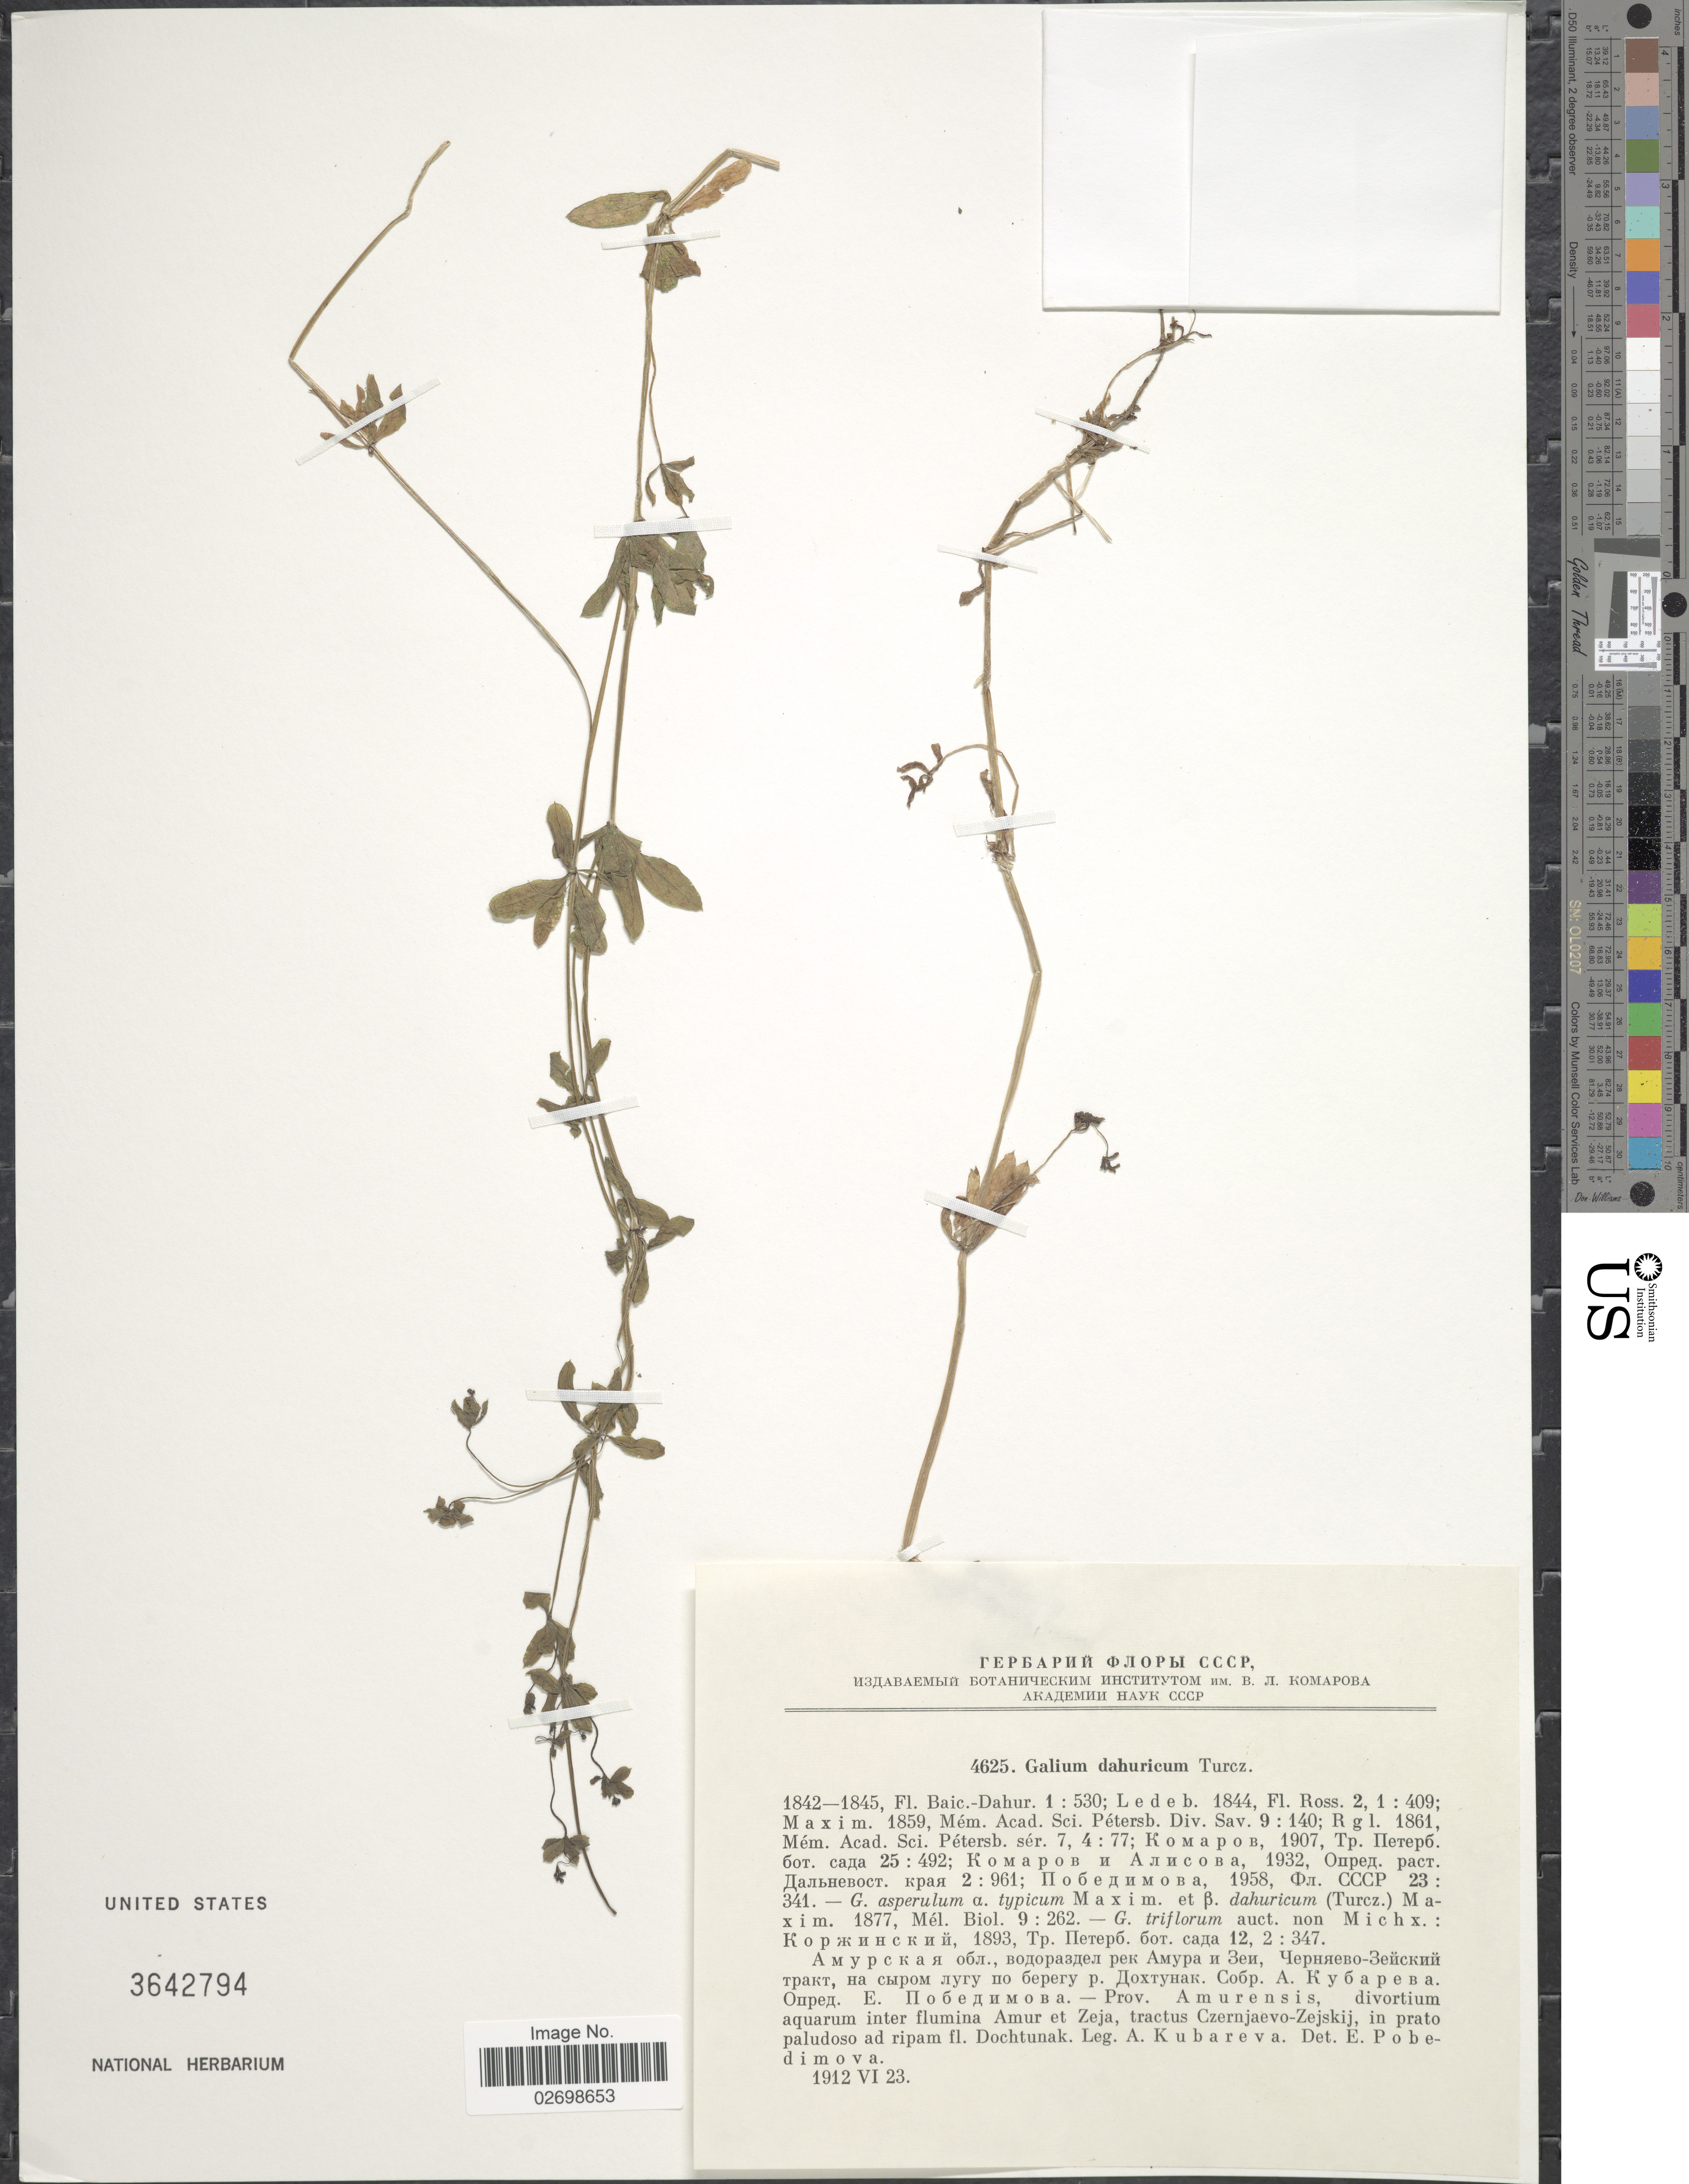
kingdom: Plantae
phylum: Tracheophyta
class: Magnoliopsida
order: Gentianales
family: Rubiaceae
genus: Galium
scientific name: Galium dahuricum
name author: Turcz. ex Ledeb.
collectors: A. Kubareva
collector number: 4625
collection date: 1912-06-23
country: Russian Federation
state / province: Amur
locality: Prov. Amurensis, divotium aquarum inter flumina Amur et Zeja, tractus Czernjaevo-Zejskij, in prato paludoso ad ripam fl. Dochtunak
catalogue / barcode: US 3642794